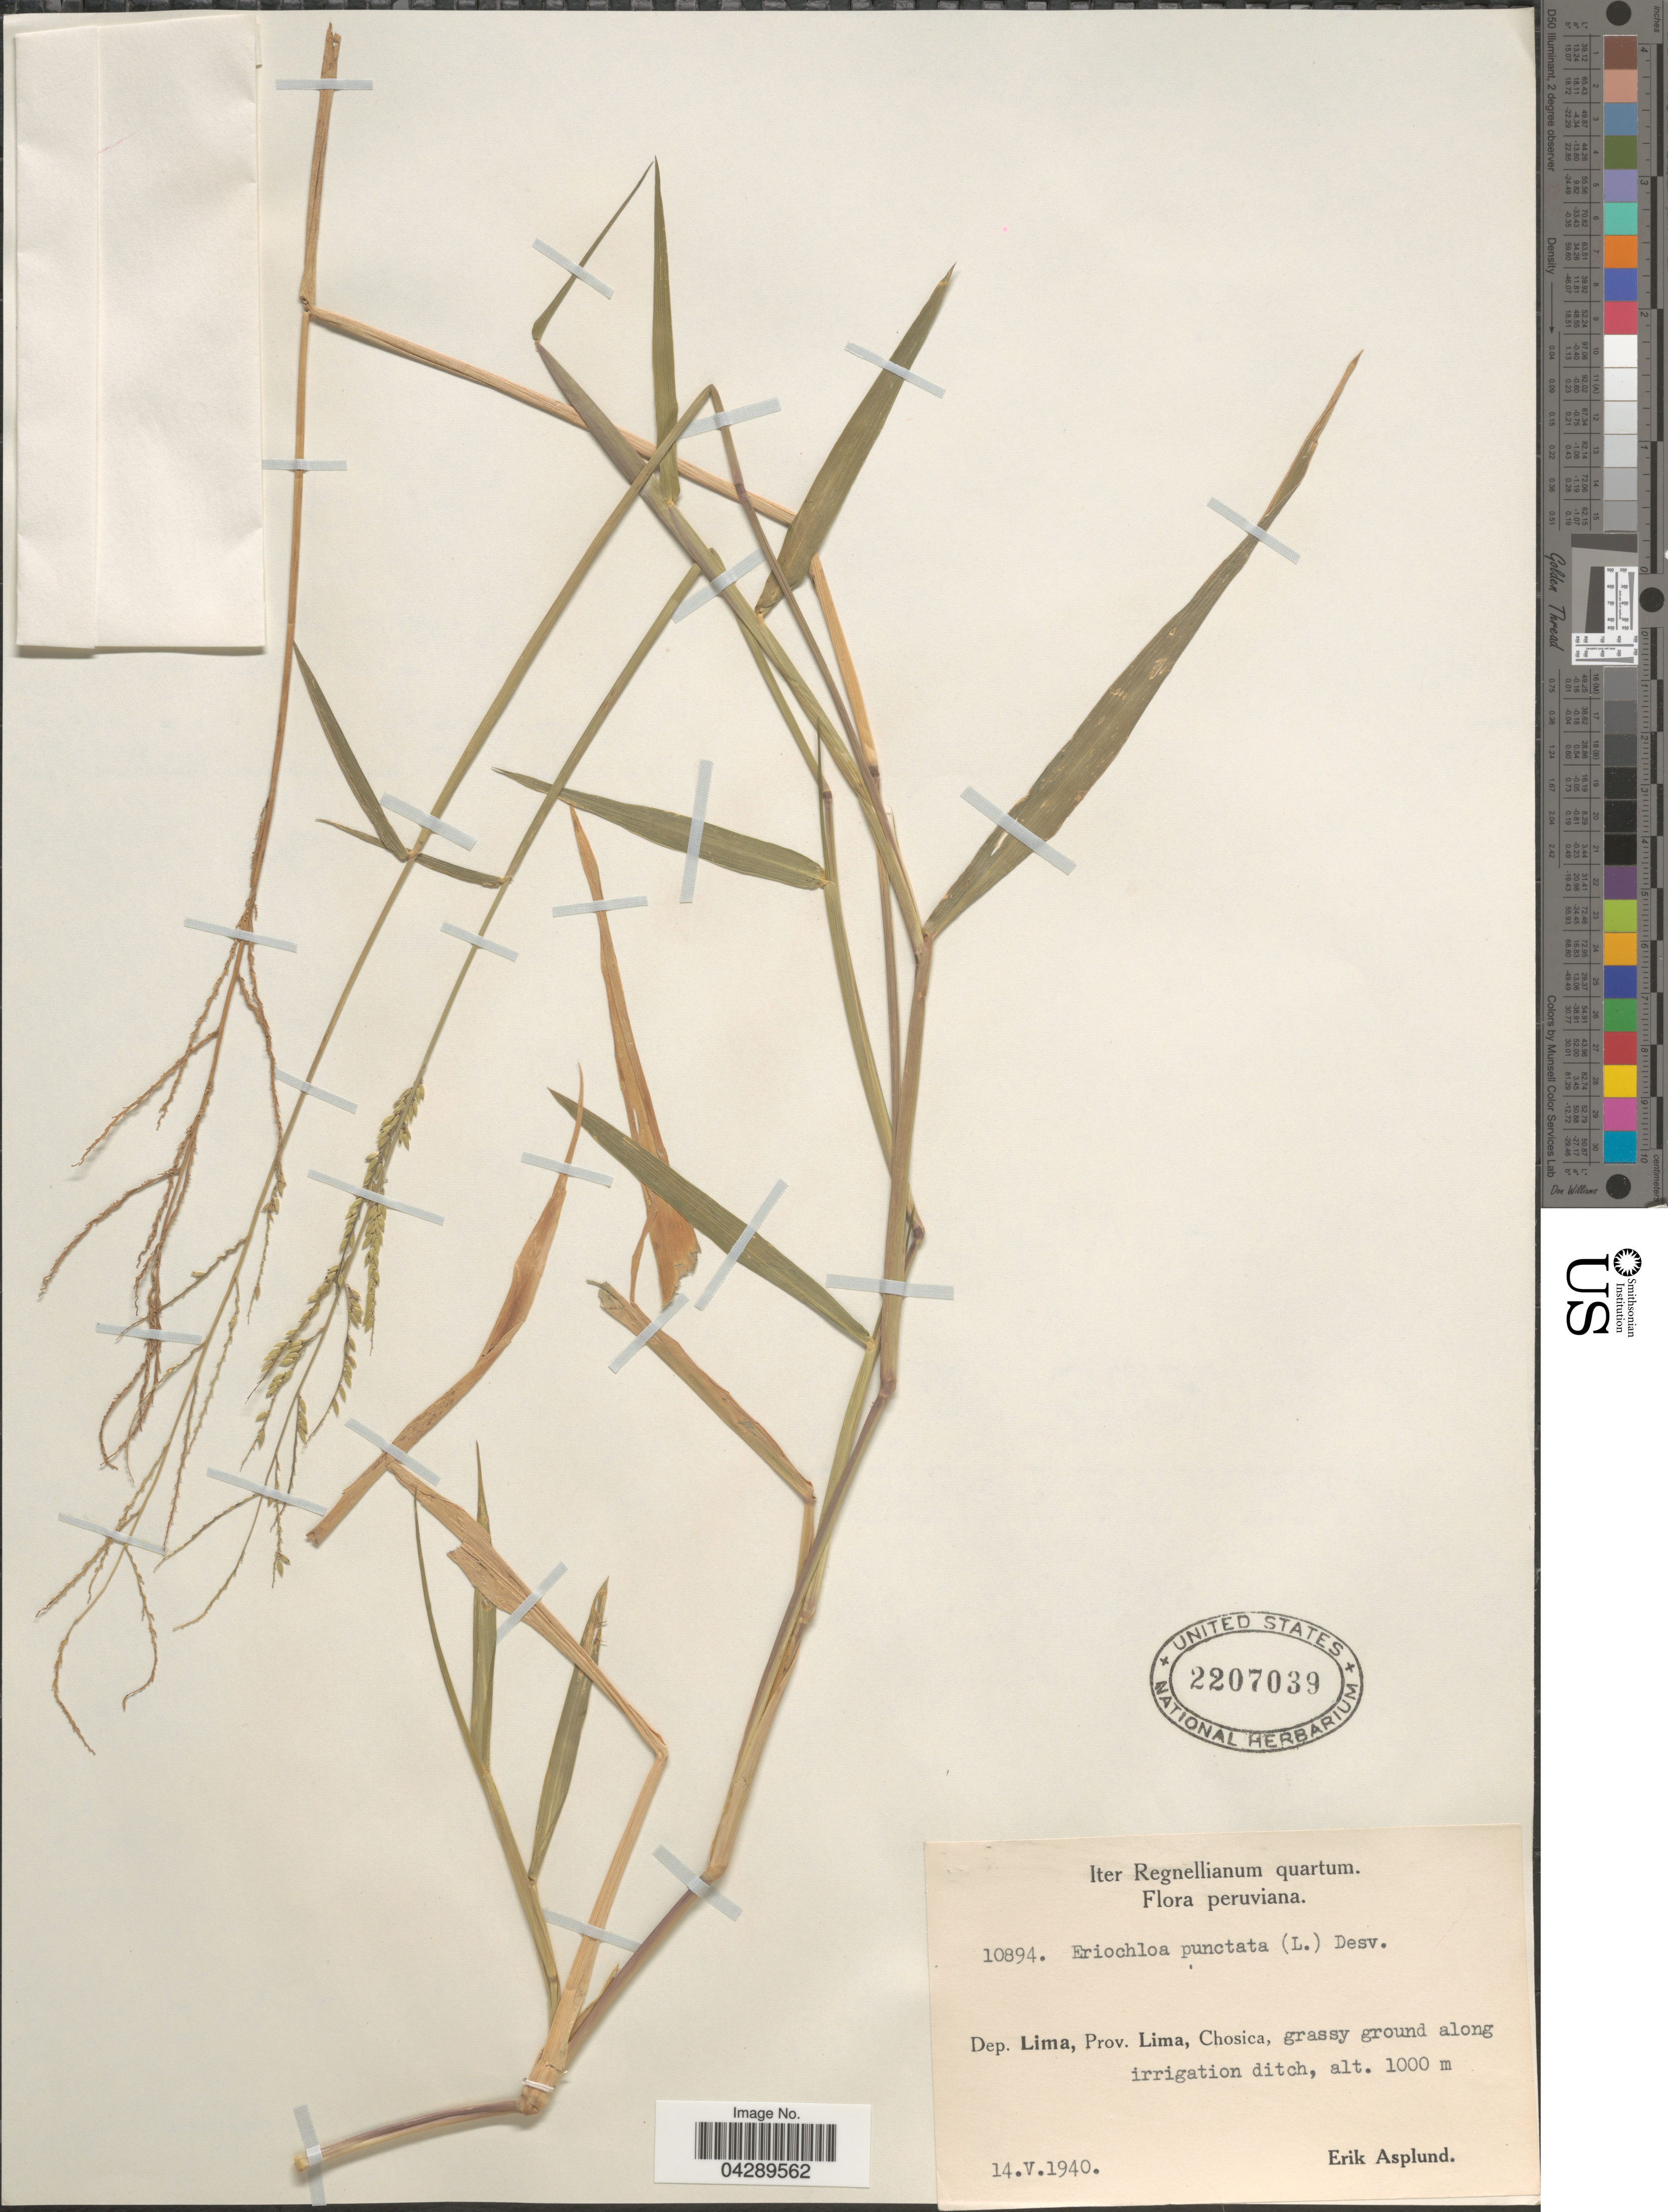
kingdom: Plantae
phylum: Tracheophyta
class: Liliopsida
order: Poales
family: Poaceae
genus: Eriochloa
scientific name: Eriochloa punctata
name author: (L.) Desv. ex Ham.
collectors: E. Asplund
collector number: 10894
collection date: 1940-05-14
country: Peru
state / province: Lima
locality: Iter Regnellianum quartum. Peruviana. Dep. Lima, Chosica.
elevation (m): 1000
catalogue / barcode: US 2207039